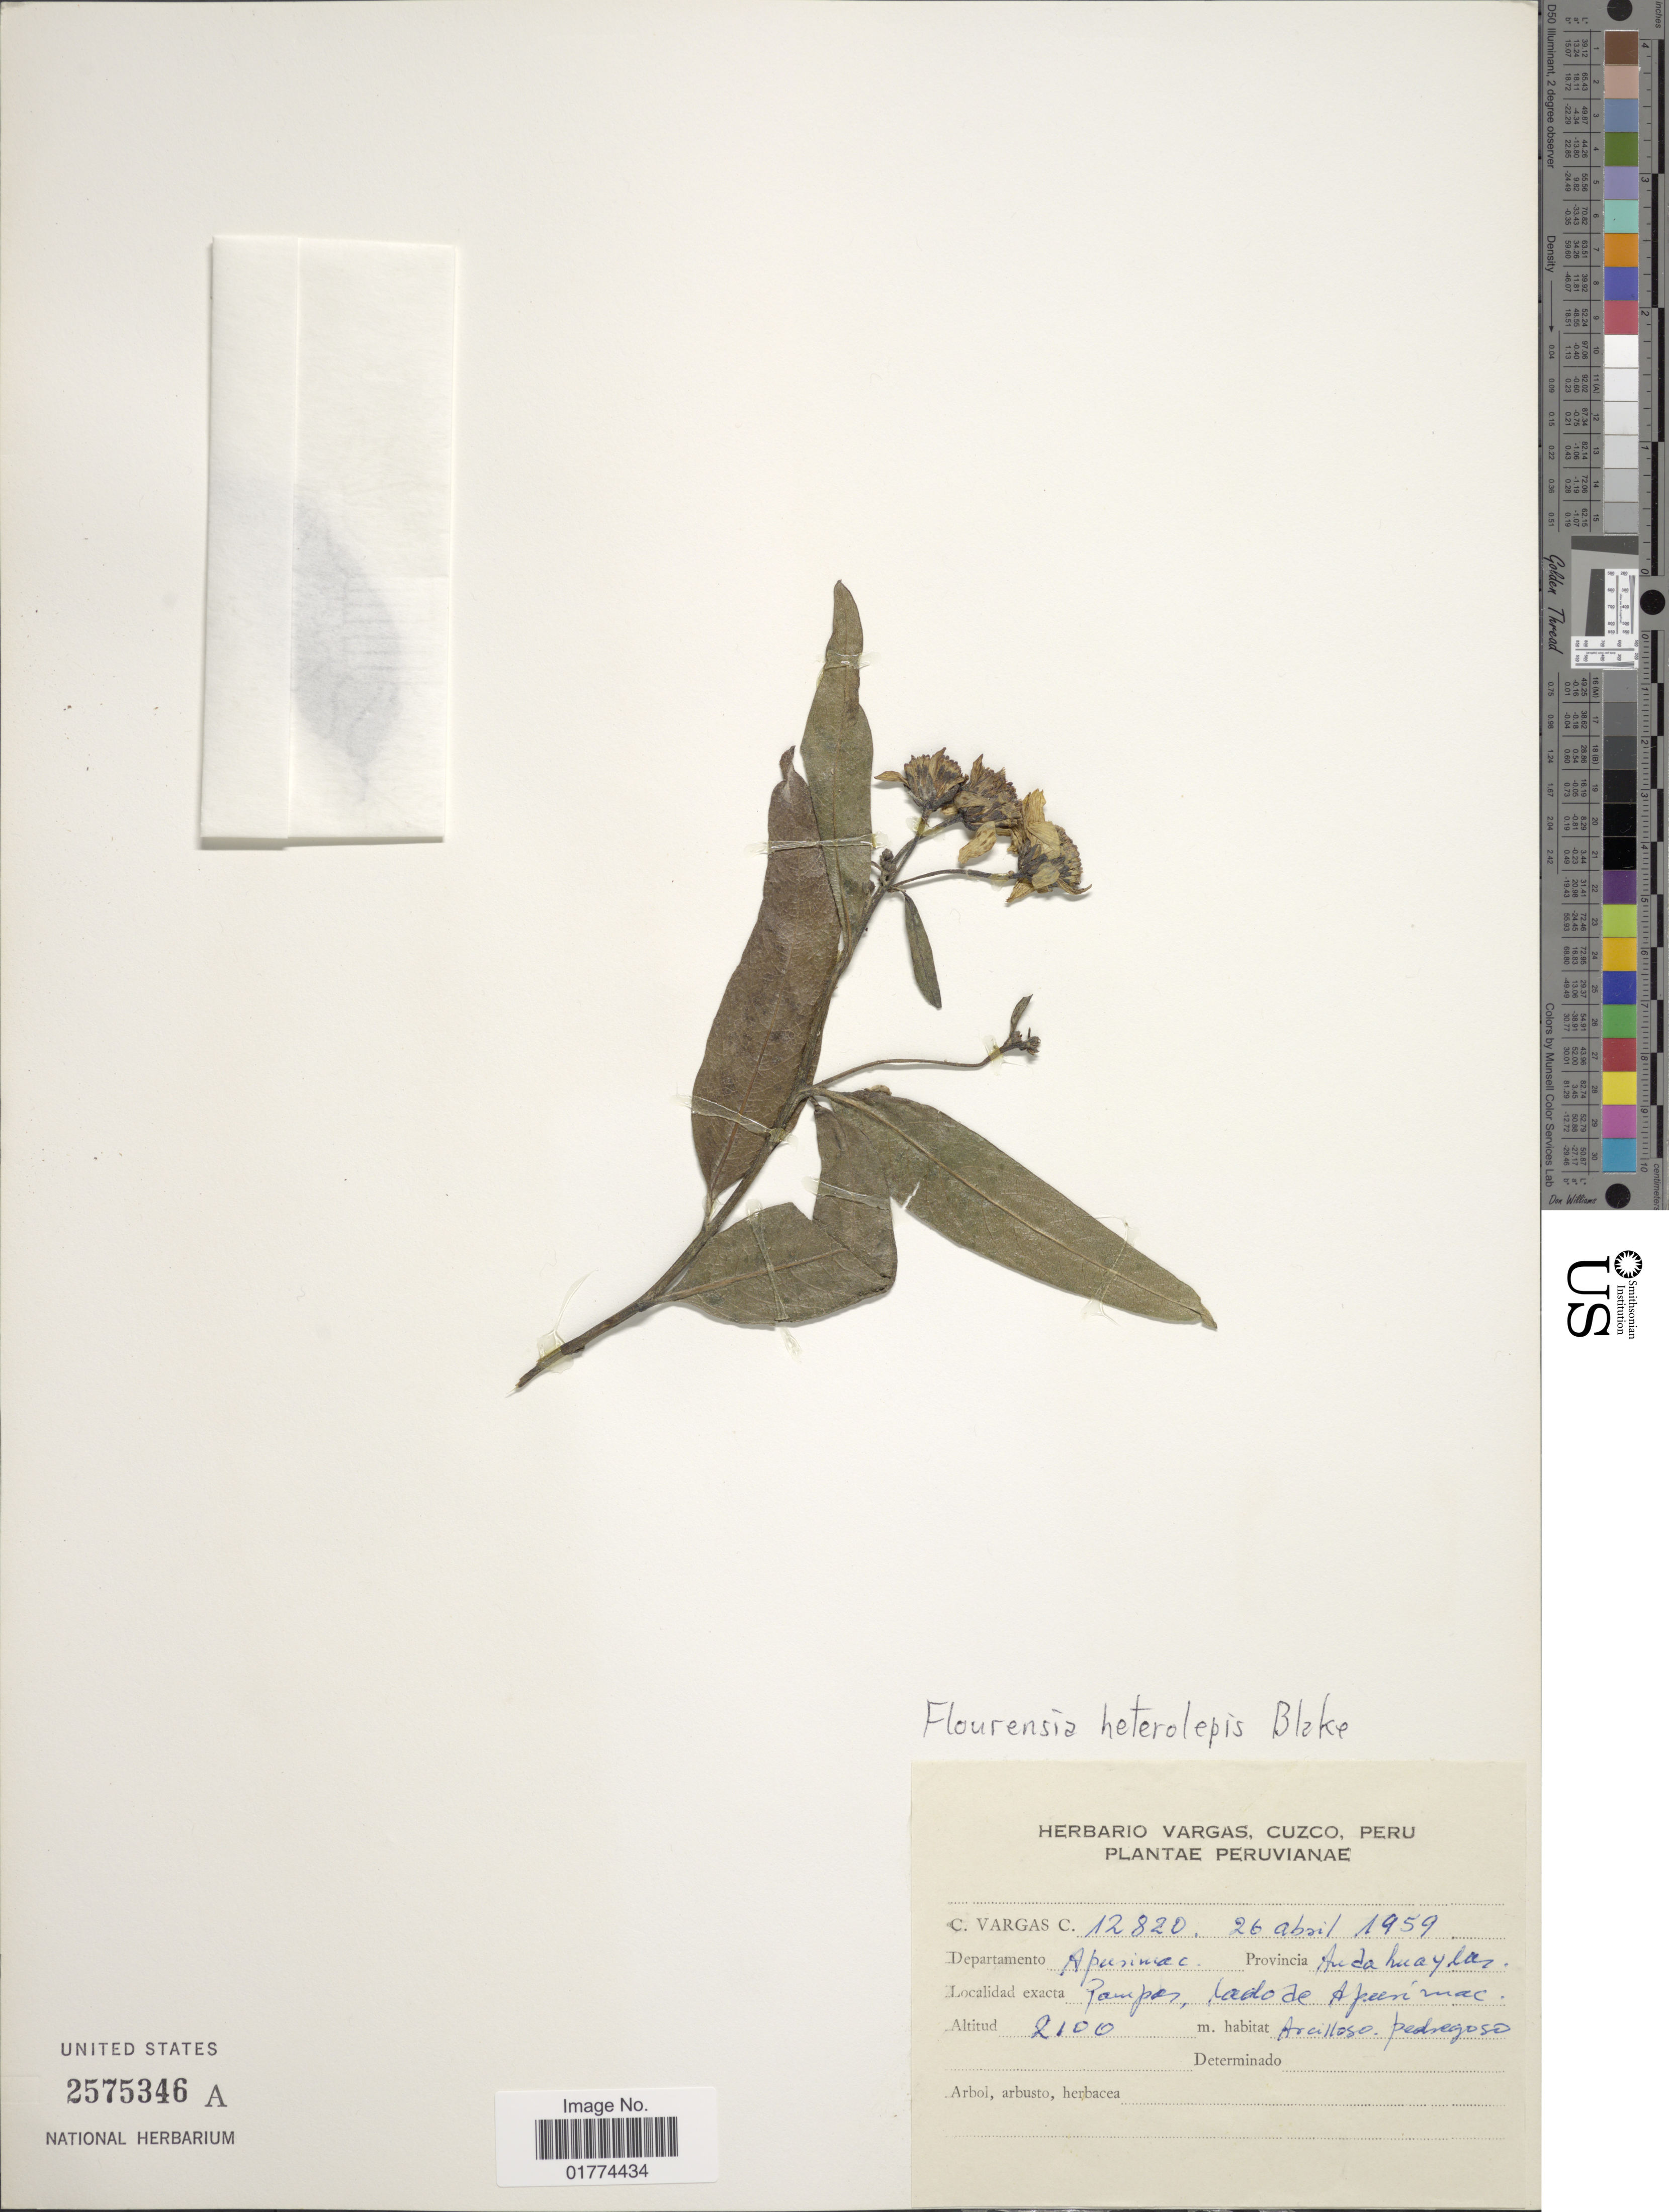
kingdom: Plantae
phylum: Tracheophyta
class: Magnoliopsida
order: Asterales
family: Asteraceae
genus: Flourensia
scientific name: Flourensia heterolepis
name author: S.F. Blake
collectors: C. Vargas Calderón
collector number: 12820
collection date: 1959-04-26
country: Peru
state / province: Apurímac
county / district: Andahuaylas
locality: Pampas, lado de Apurimac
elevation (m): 2100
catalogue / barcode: US 2575346A